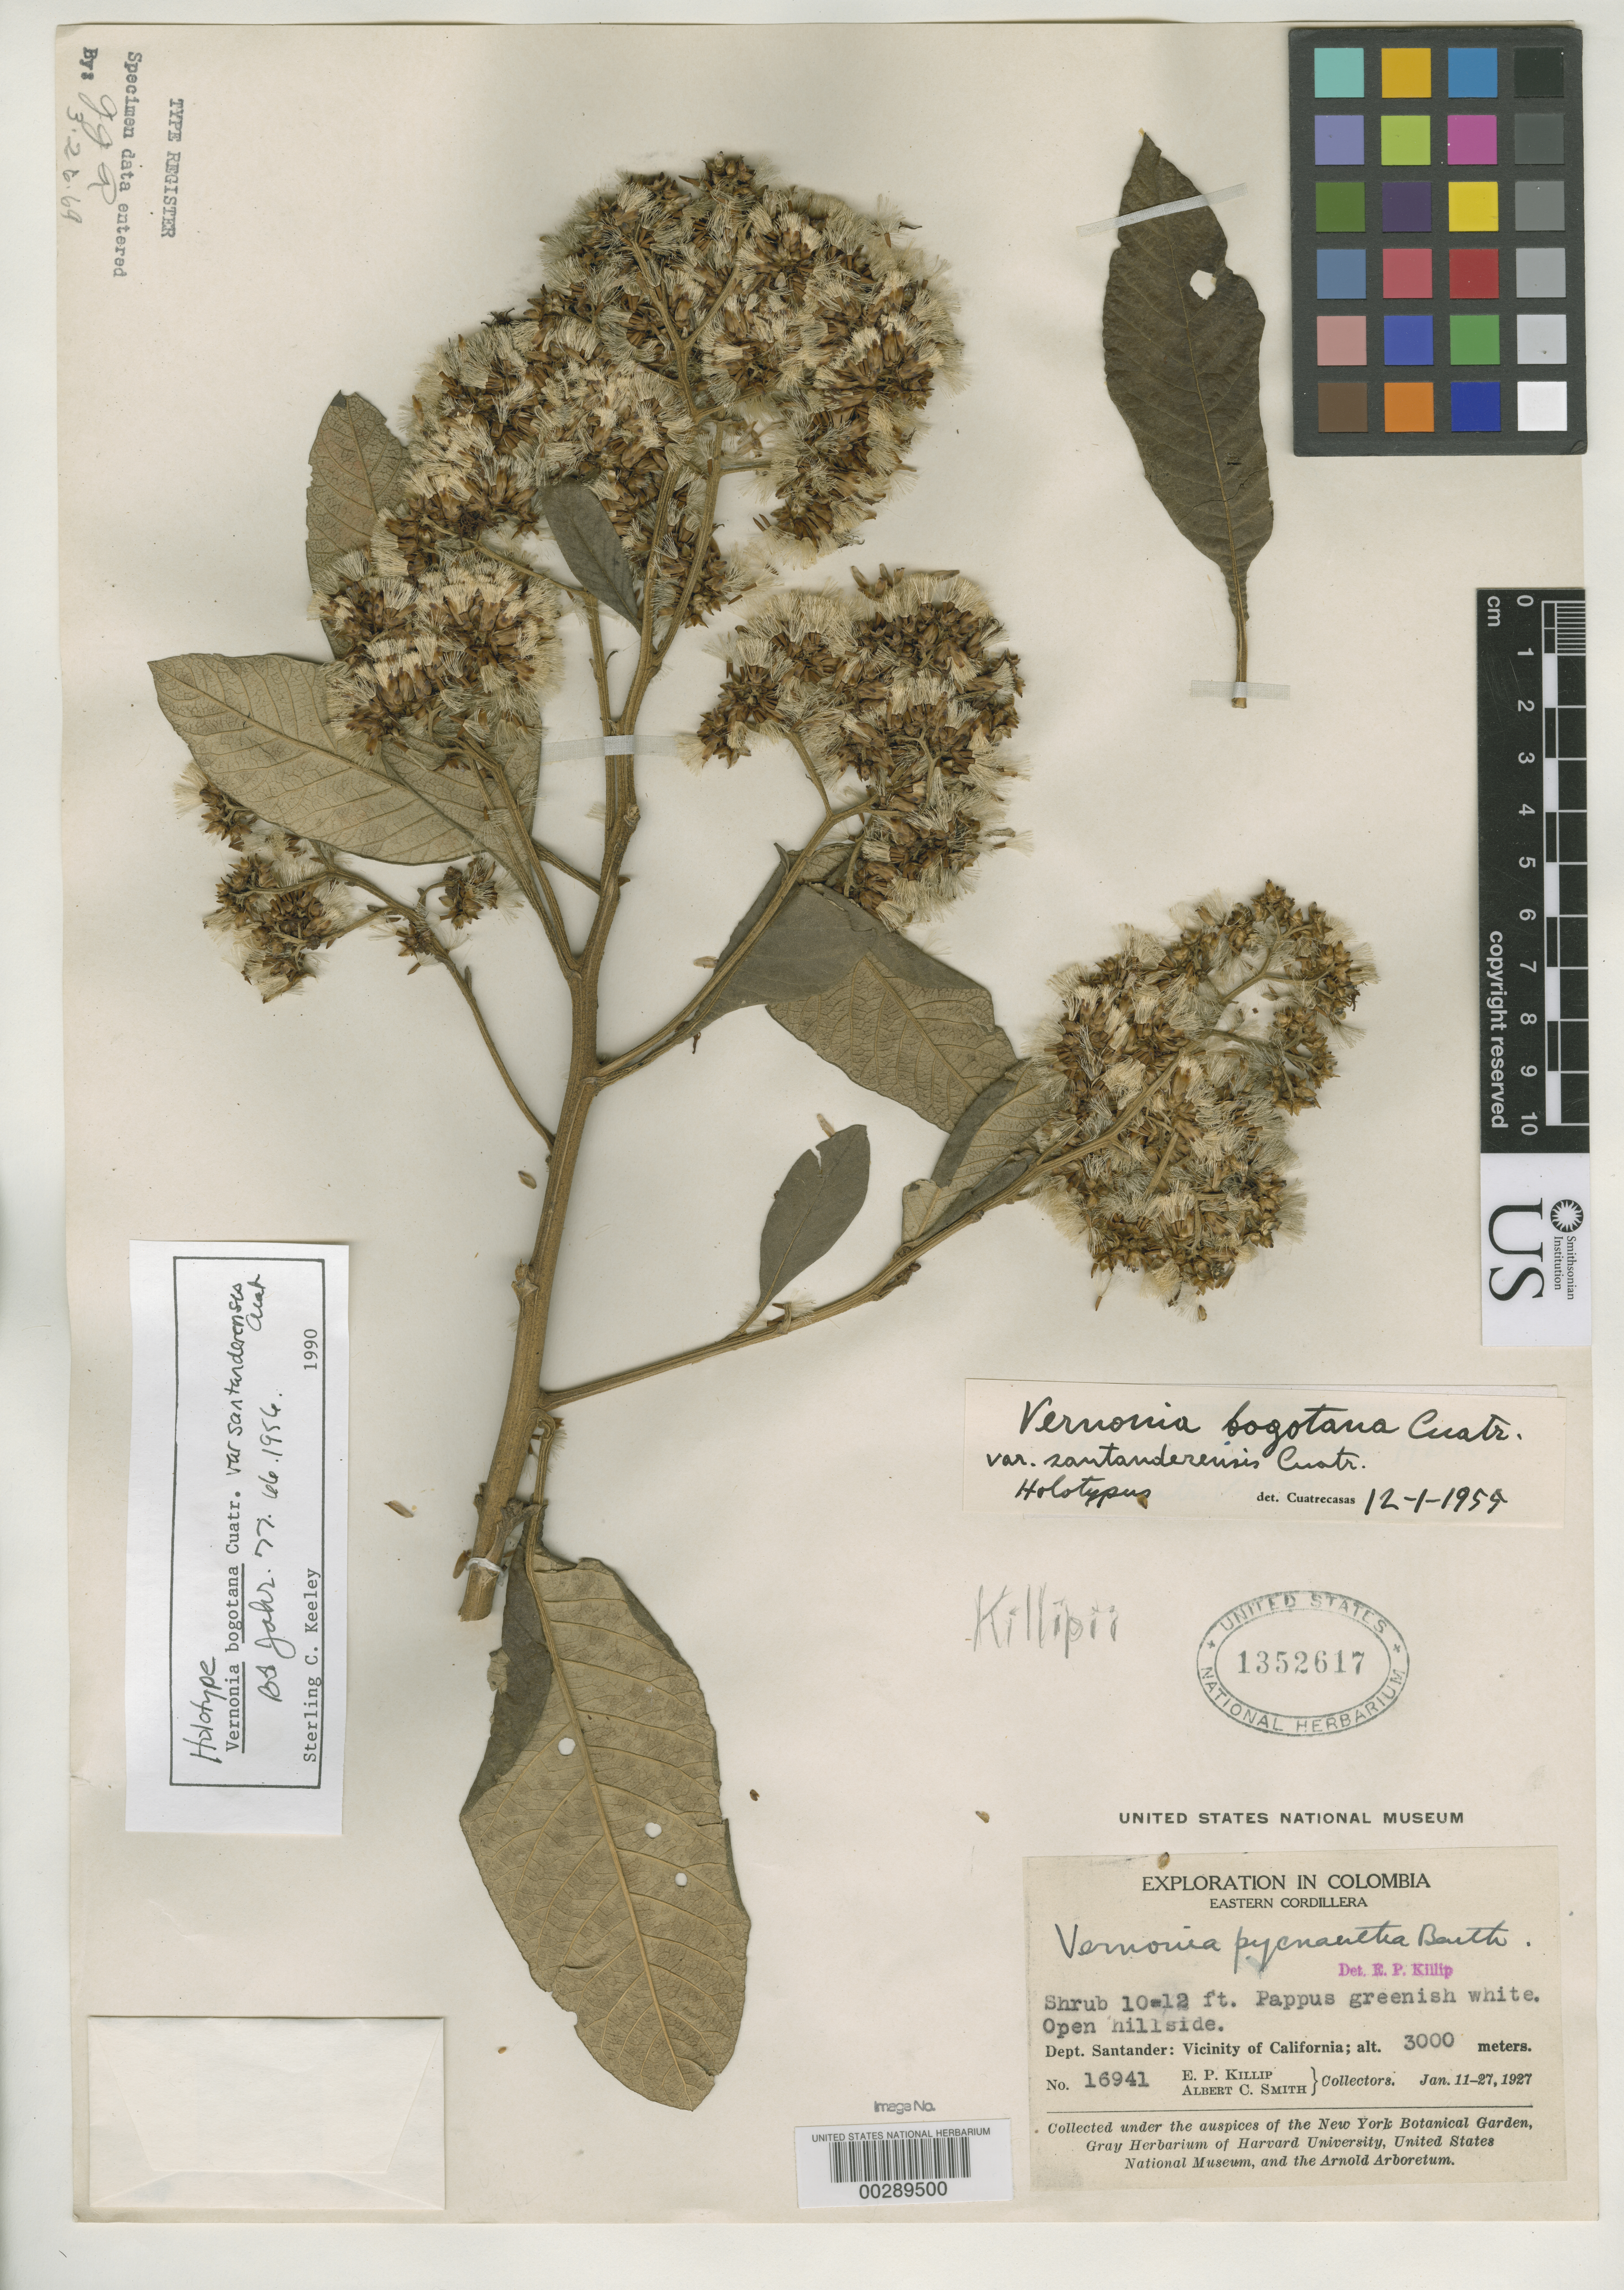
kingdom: Plantae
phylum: Tracheophyta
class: Magnoliopsida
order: Asterales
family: Asteraceae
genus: Vernonia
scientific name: Vernonia bogotana var. santanderensis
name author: Cuatrec.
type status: Holotype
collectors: E. P. Killip & A. C. Smith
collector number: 16941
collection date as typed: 11 Jan 1927 to 27 Jan 1927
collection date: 1927-01-11/1927-01-27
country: Colombia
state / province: Norte de Santander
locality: California.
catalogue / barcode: US 1352617